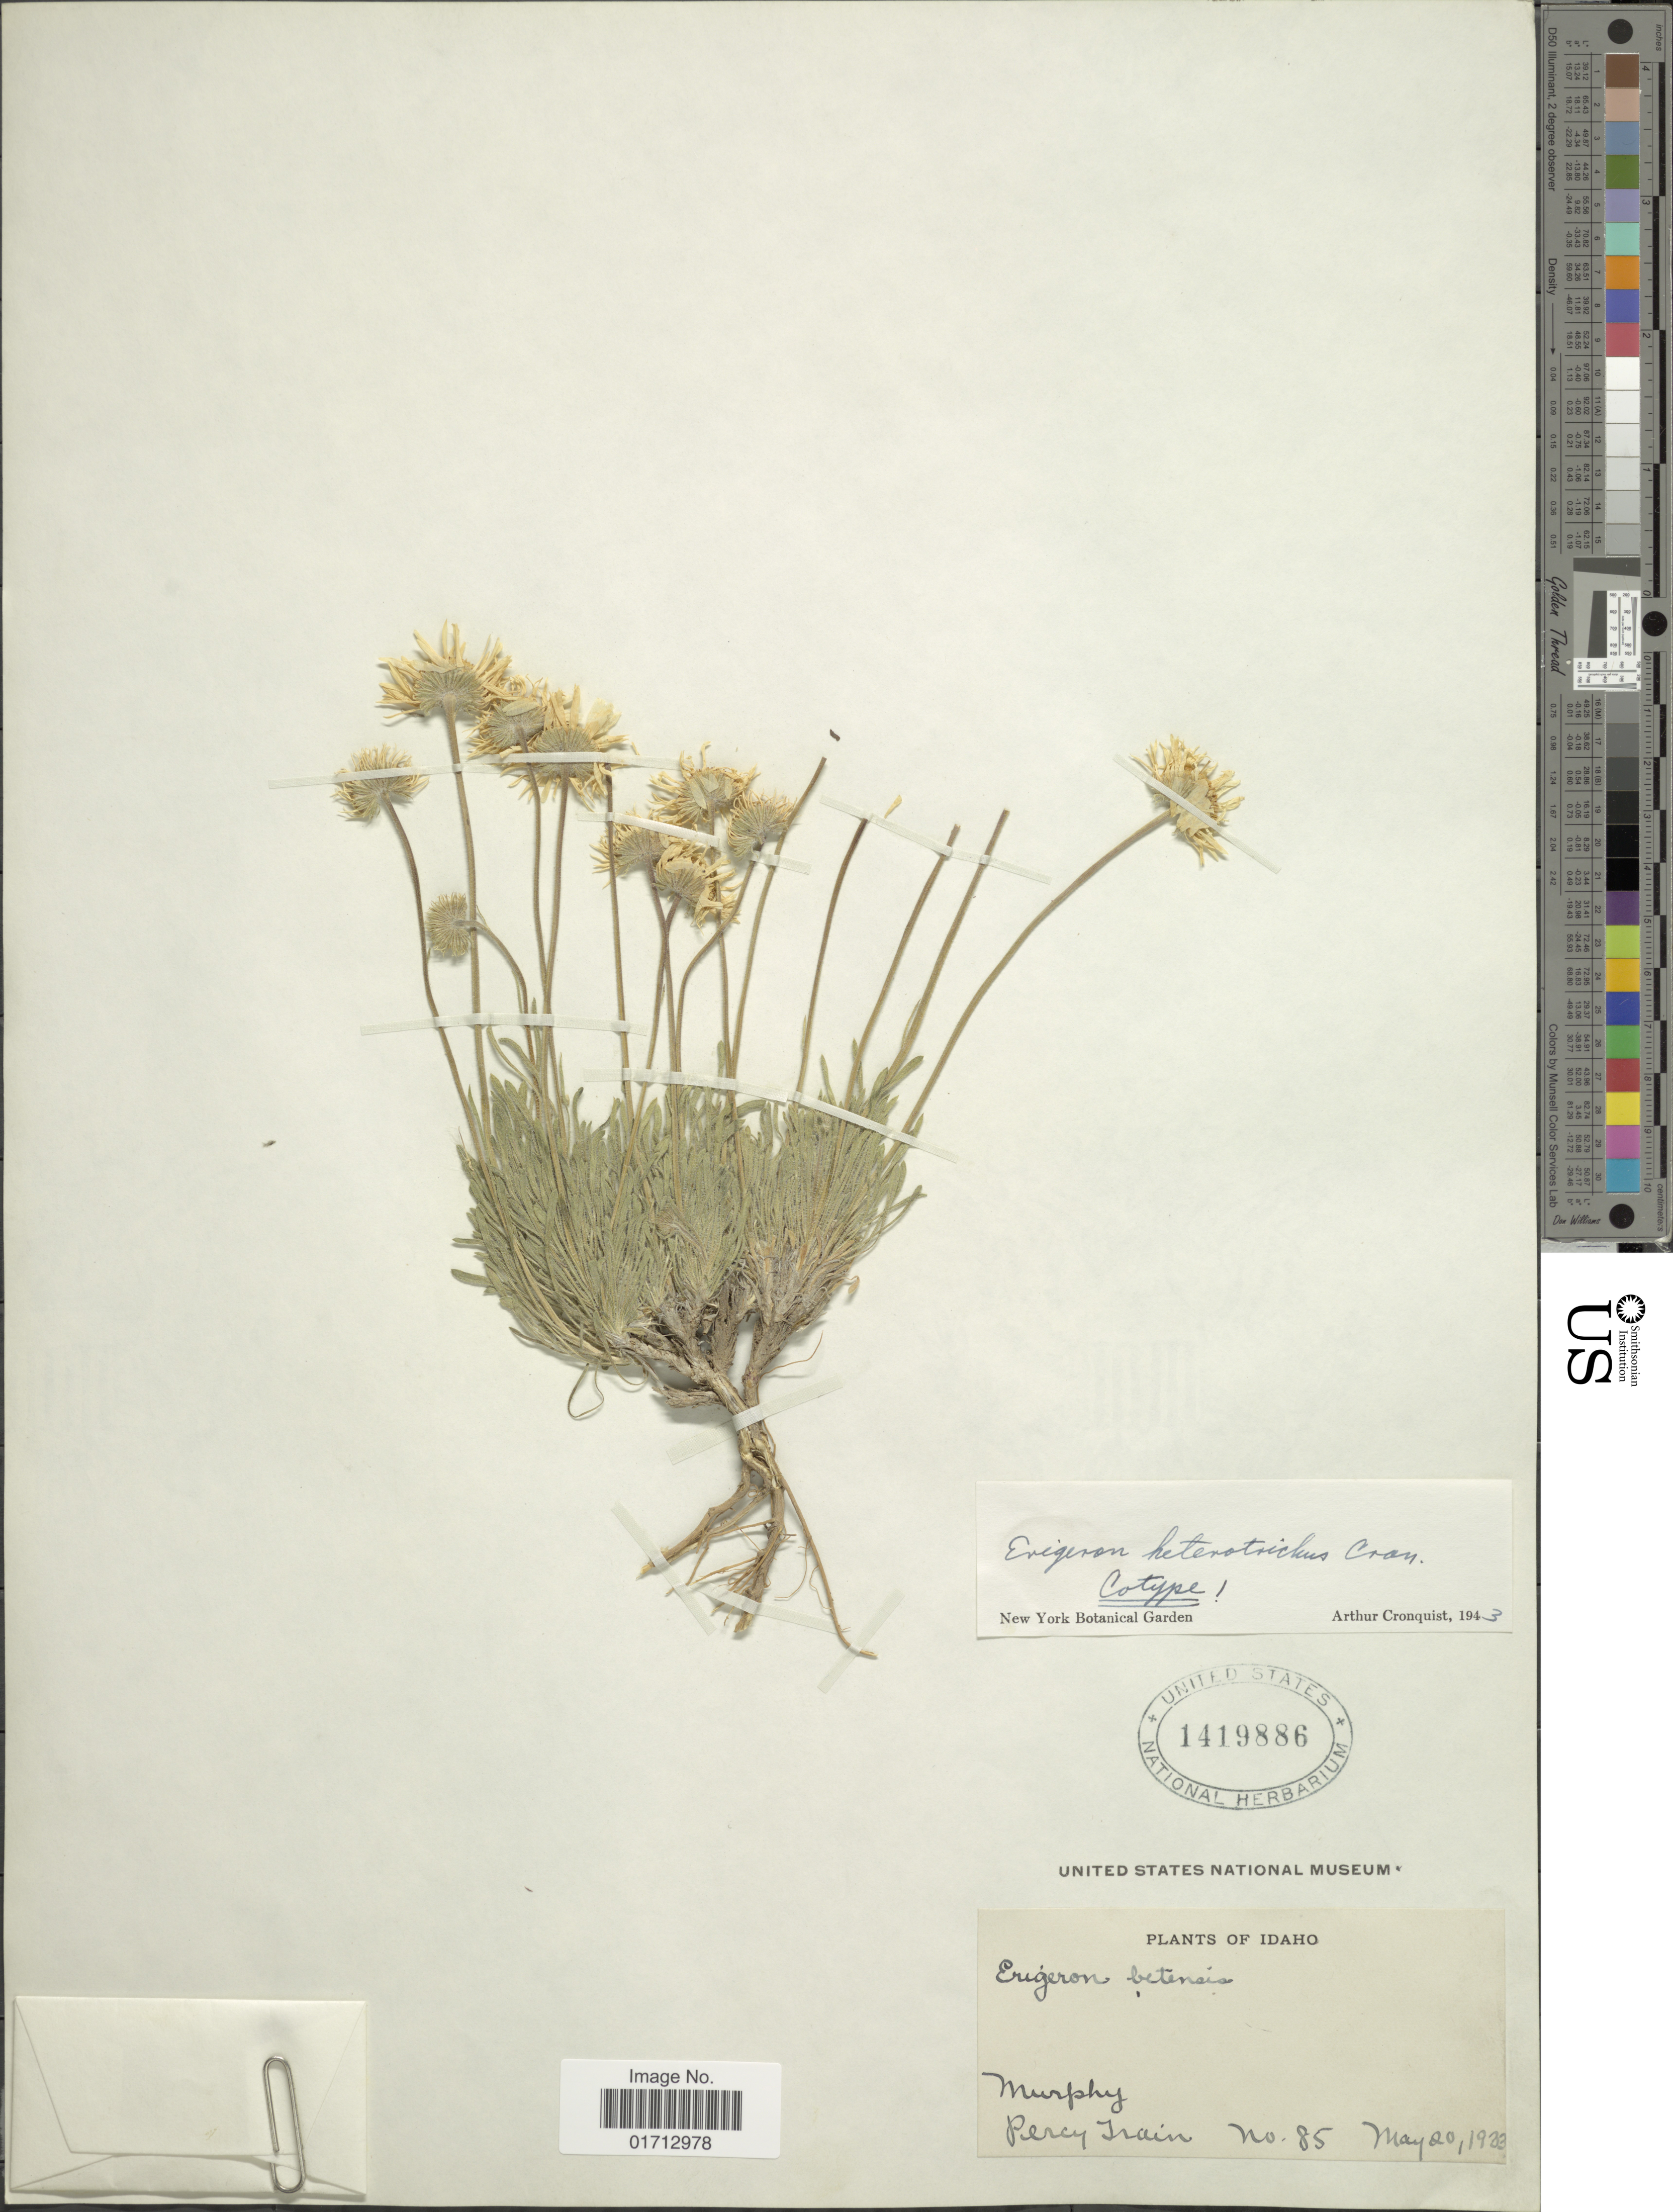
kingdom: Plantae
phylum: Tracheophyta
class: Magnoliopsida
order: Asterales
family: Asteraceae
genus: Erigeron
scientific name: Erigeron heterotrichus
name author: Hara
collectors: P. Train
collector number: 85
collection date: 1933-05-20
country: United States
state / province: Idaho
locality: Murphy.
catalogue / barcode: US 1419886